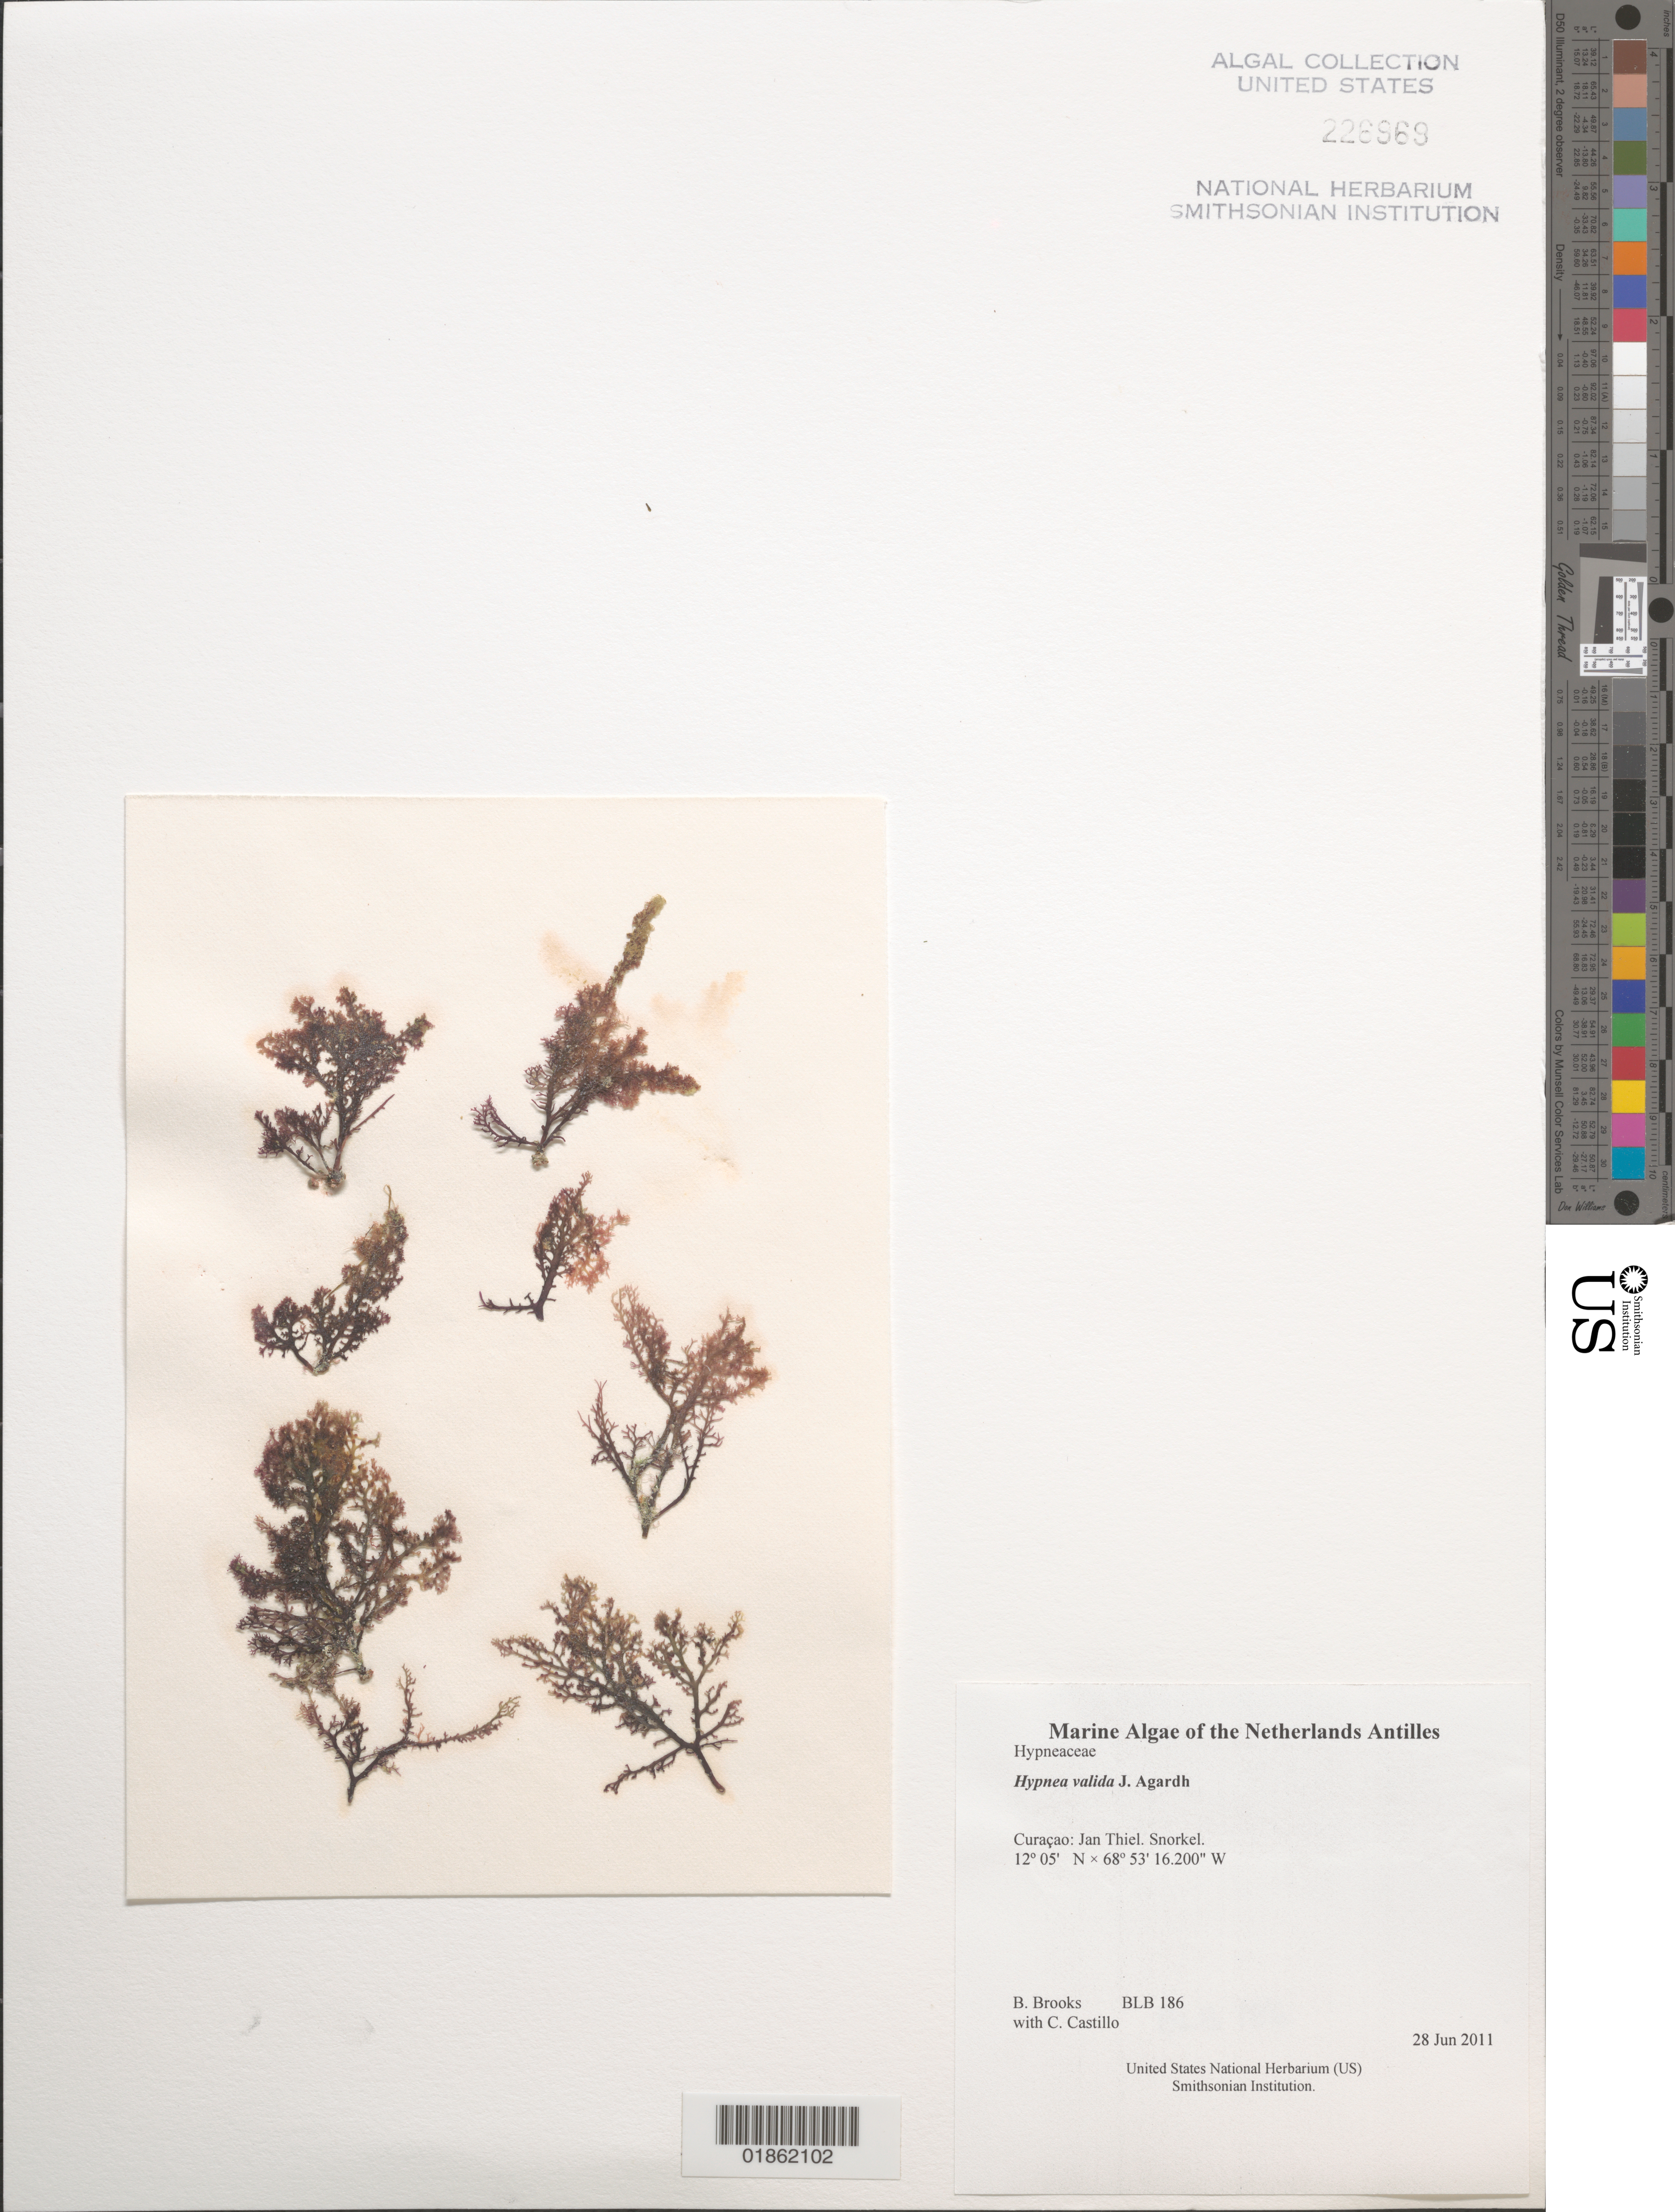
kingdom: Plantae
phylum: Rhodophyta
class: Florideophyceae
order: Gigartinales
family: Cystocloniaceae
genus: Hypnea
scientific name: Hypnea ramentacea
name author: (C. Agardh) J. Agardh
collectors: B. Brooks & C. Castillo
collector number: BLB 186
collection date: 2011-06-28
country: Curaçao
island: Curaçao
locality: Jan Thiel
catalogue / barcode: US 226969